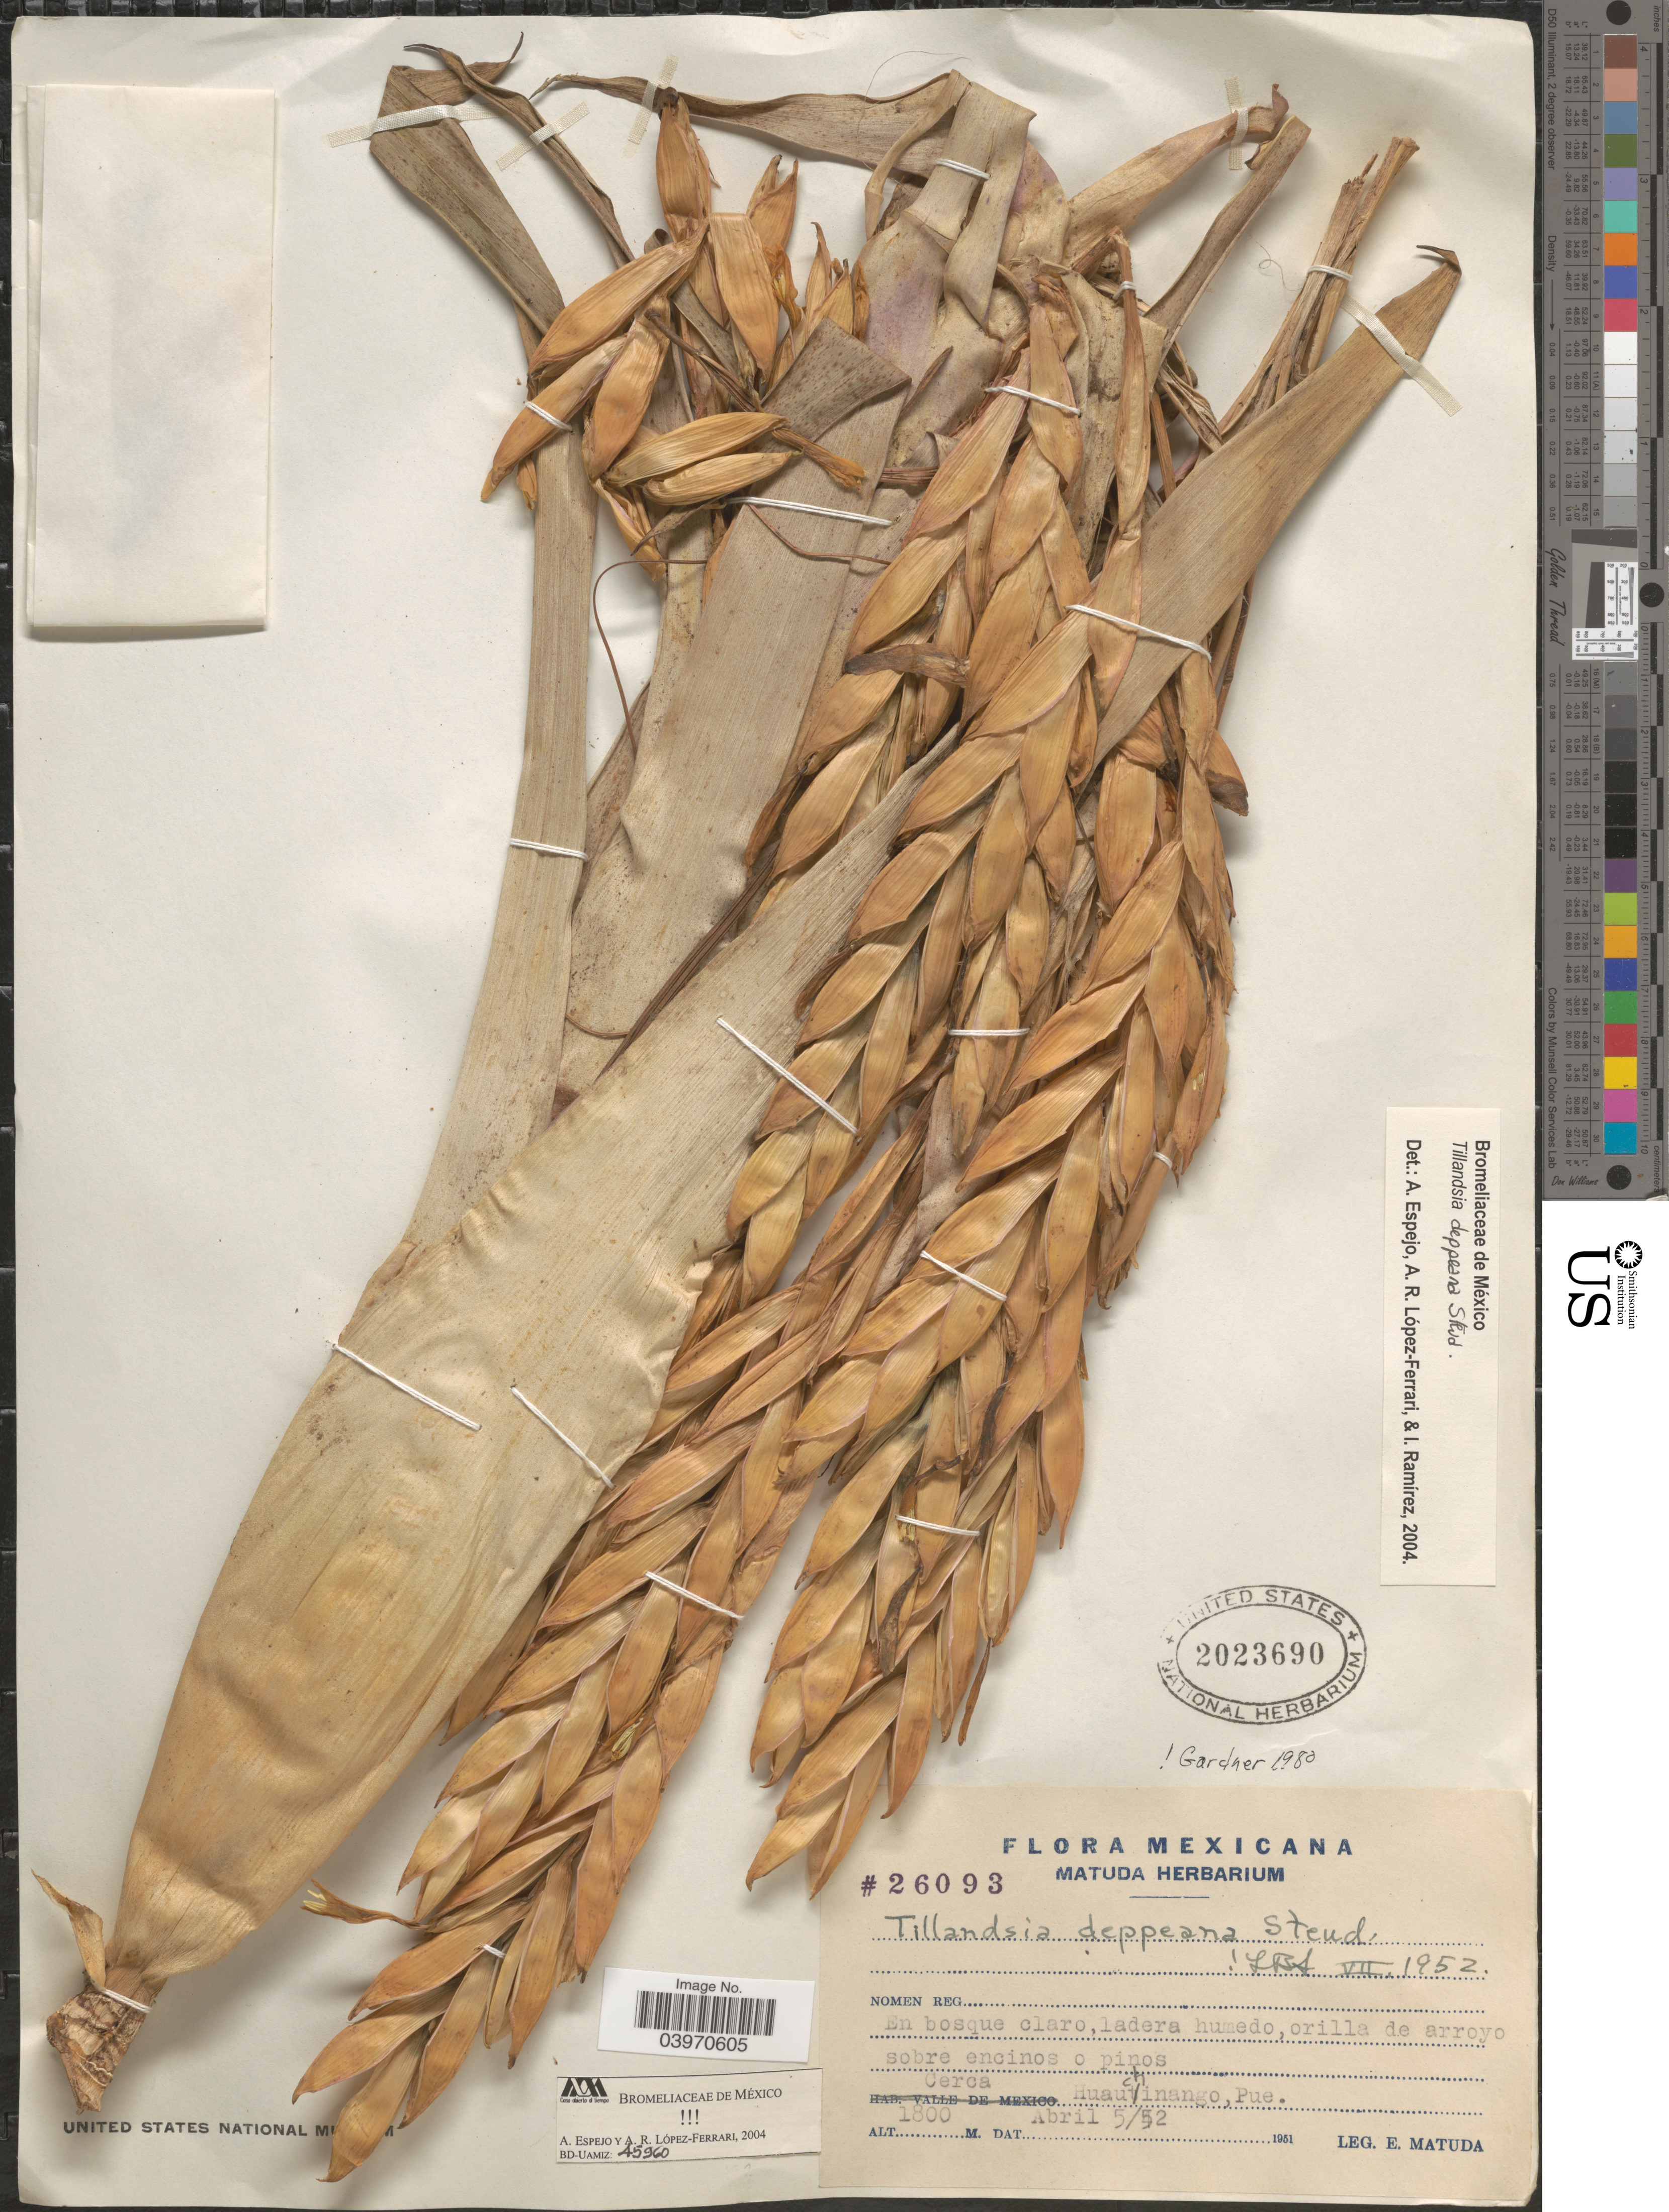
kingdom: Plantae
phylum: Tracheophyta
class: Liliopsida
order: Poales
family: Bromeliaceae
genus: Tillandsia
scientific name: Tillandsia deppeana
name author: Steud.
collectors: E. Matuda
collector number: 26093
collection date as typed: Transcribed d/m/y: 5/4/52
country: Mexico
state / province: Puebla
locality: En bosque claro, ladera humedo, orilla de arroyo sobre encinos o pinos. Cerca Huauchinango.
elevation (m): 1800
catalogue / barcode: US 2023690